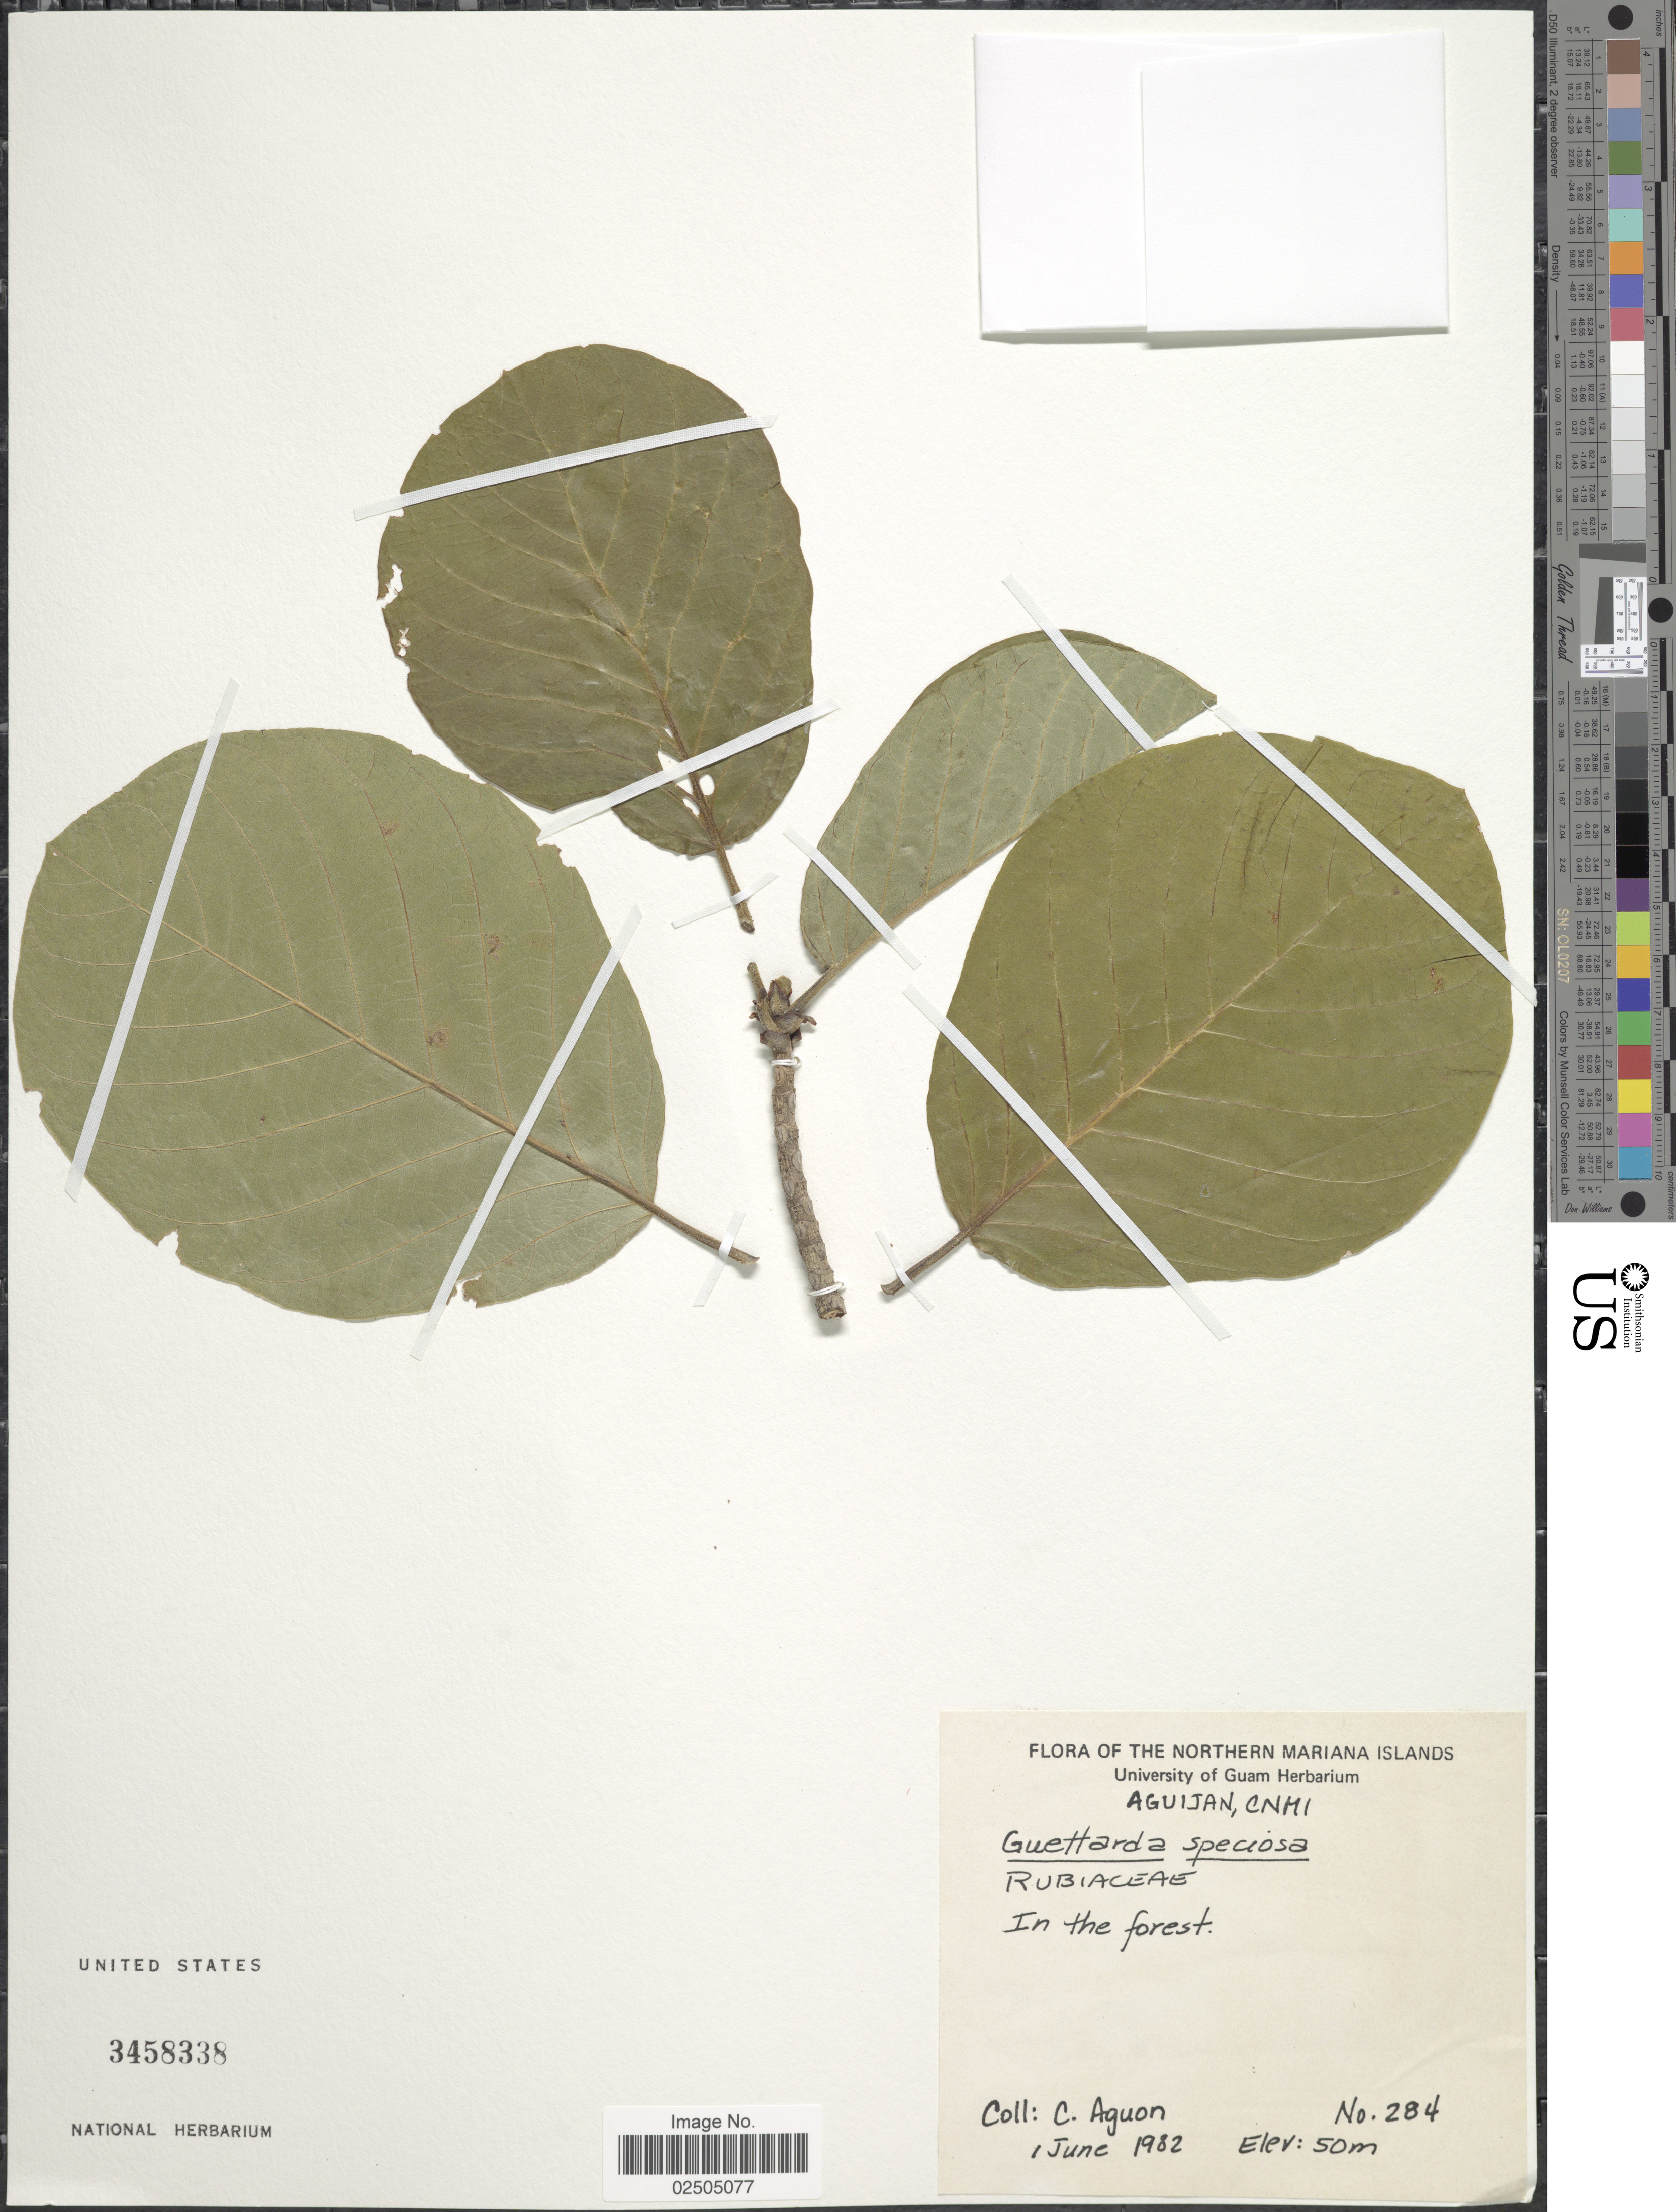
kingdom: Plantae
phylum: Tracheophyta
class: Magnoliopsida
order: Gentianales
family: Rubiaceae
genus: Guettarda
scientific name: Guettarda speciosa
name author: L.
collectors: C. Aguon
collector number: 284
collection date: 1982-06-01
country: Northern Mariana Islands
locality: Aguijan, CNMI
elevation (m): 50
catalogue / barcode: US 3458338